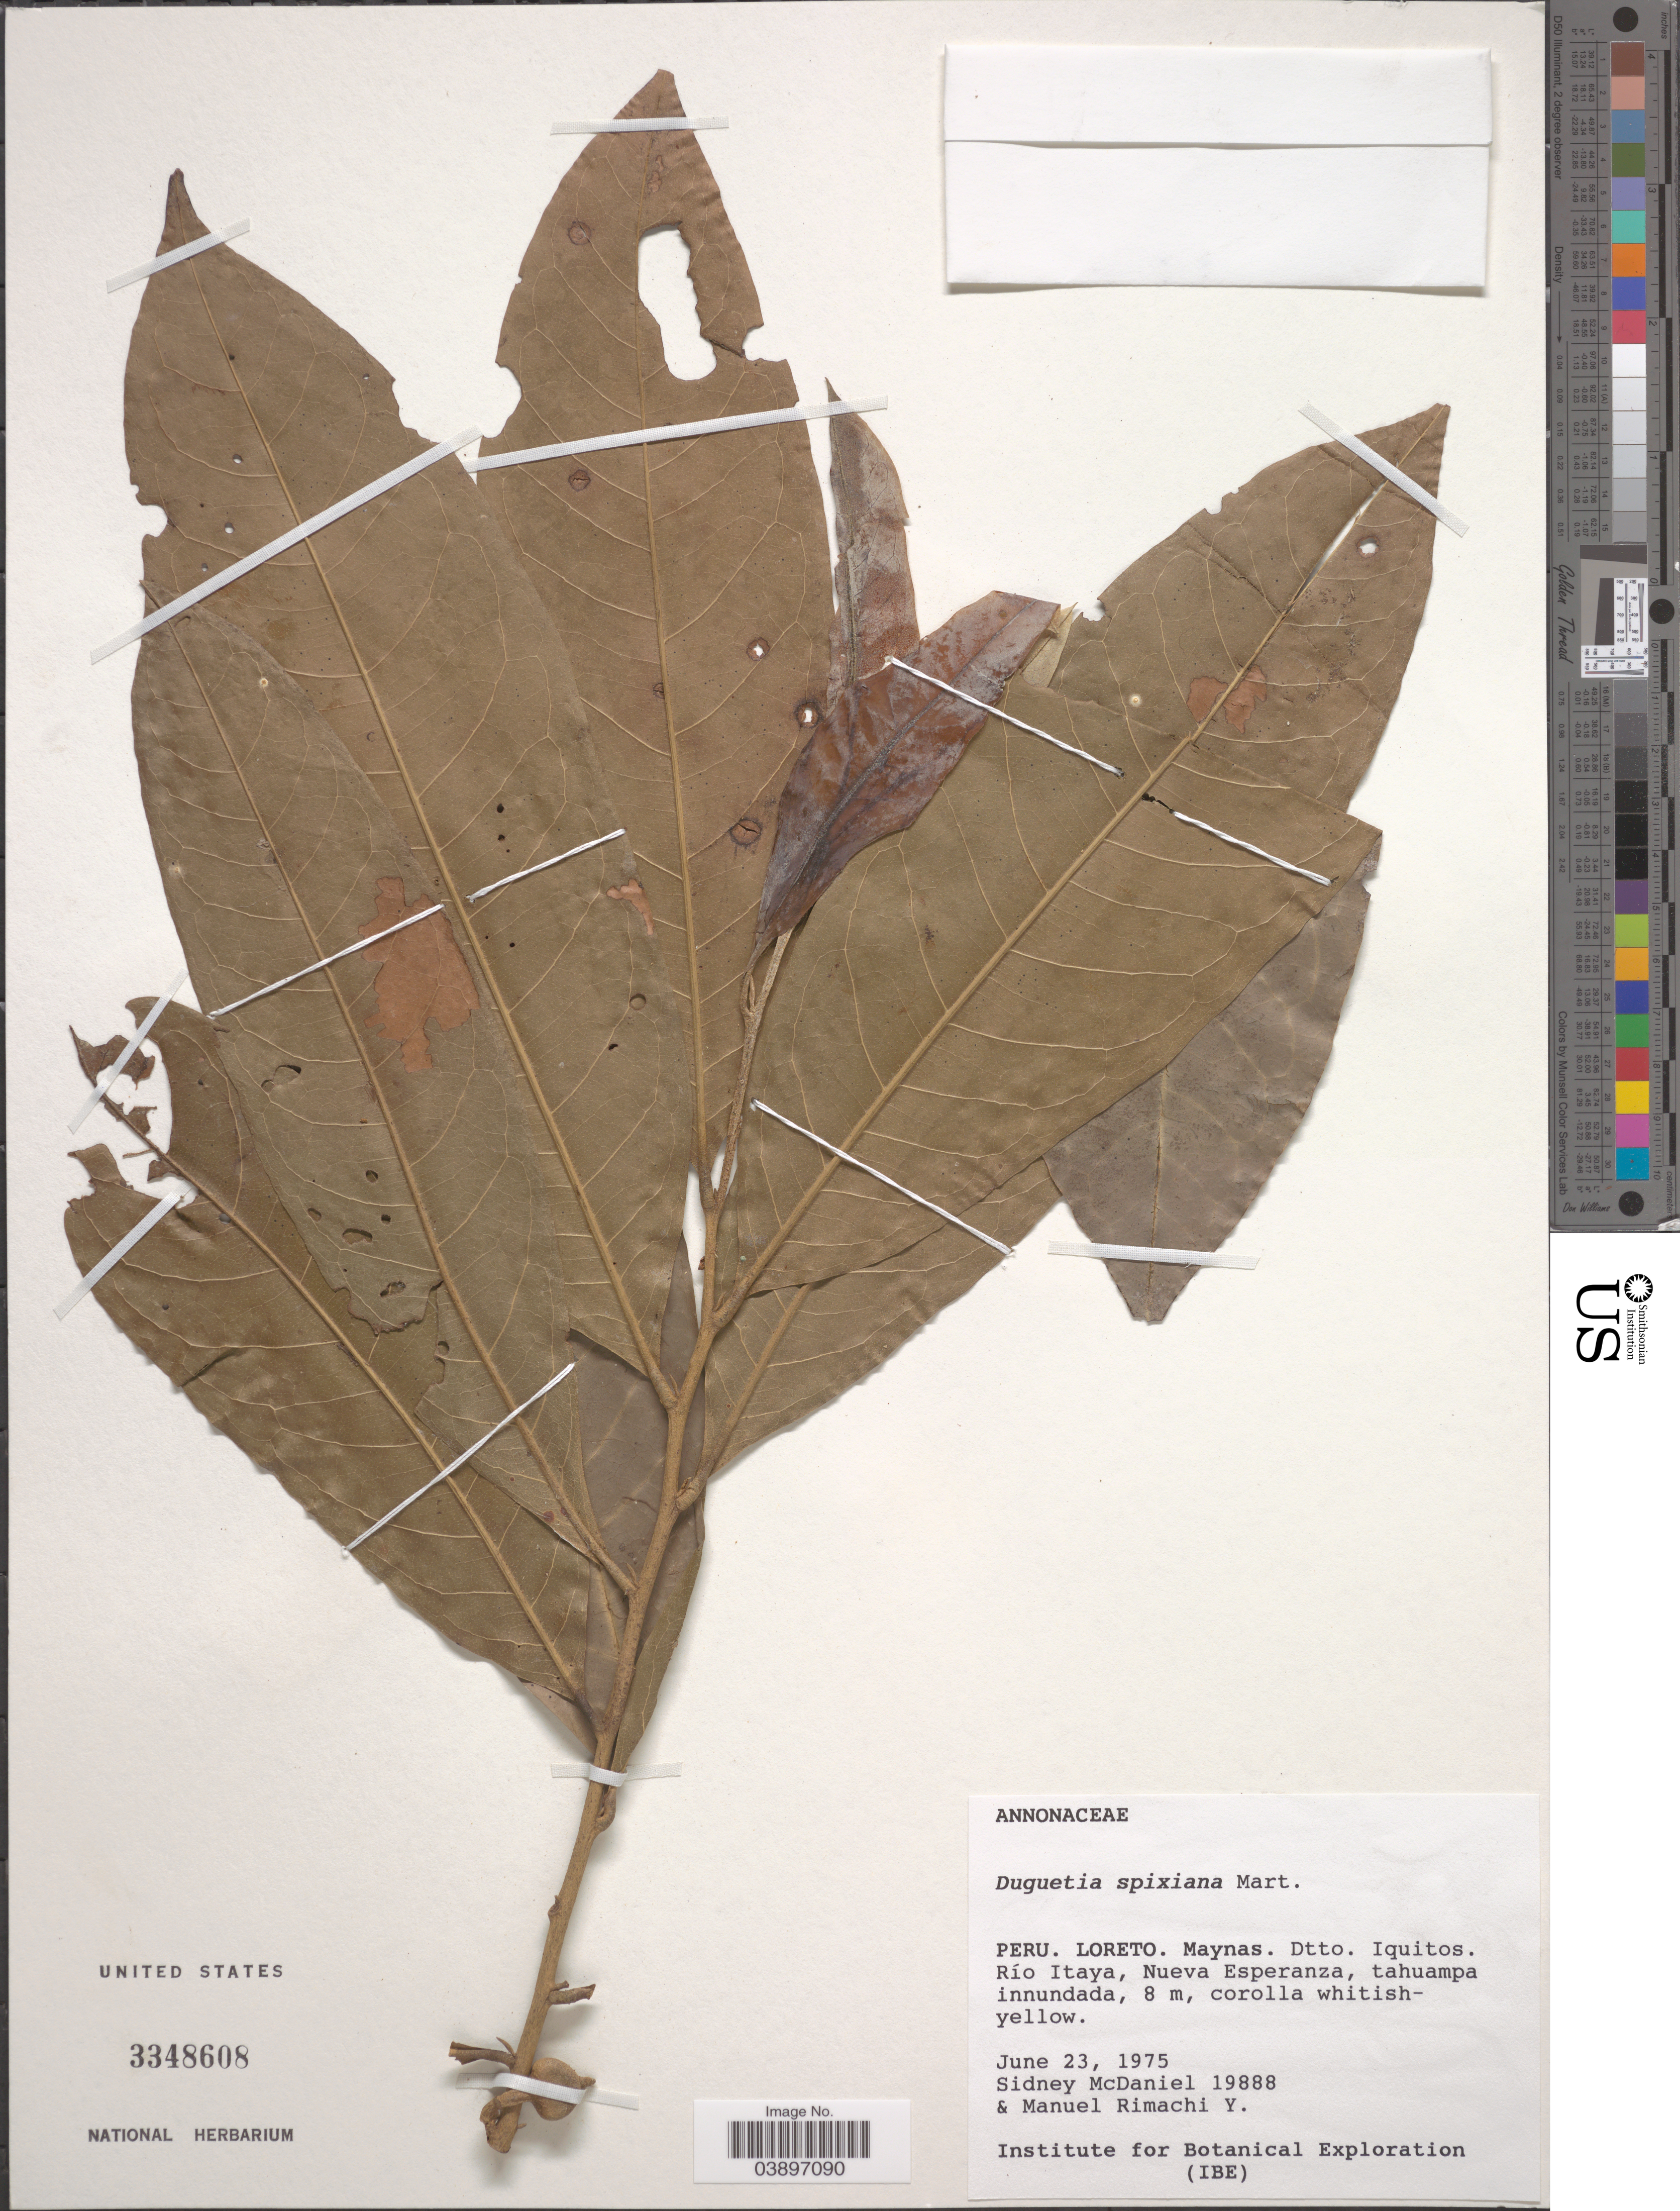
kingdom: Plantae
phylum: Tracheophyta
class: Magnoliopsida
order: Magnoliales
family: Annonaceae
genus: Duguetia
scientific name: Duguetia spixiana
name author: Mart.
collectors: S. McDaniel & M. Rimachi Y.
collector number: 19888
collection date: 1975-06-23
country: Peru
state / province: Loreto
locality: Maynas. Dtto. Iquitos. Río Itaya, Nueva Esperanza.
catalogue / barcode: US 3348608